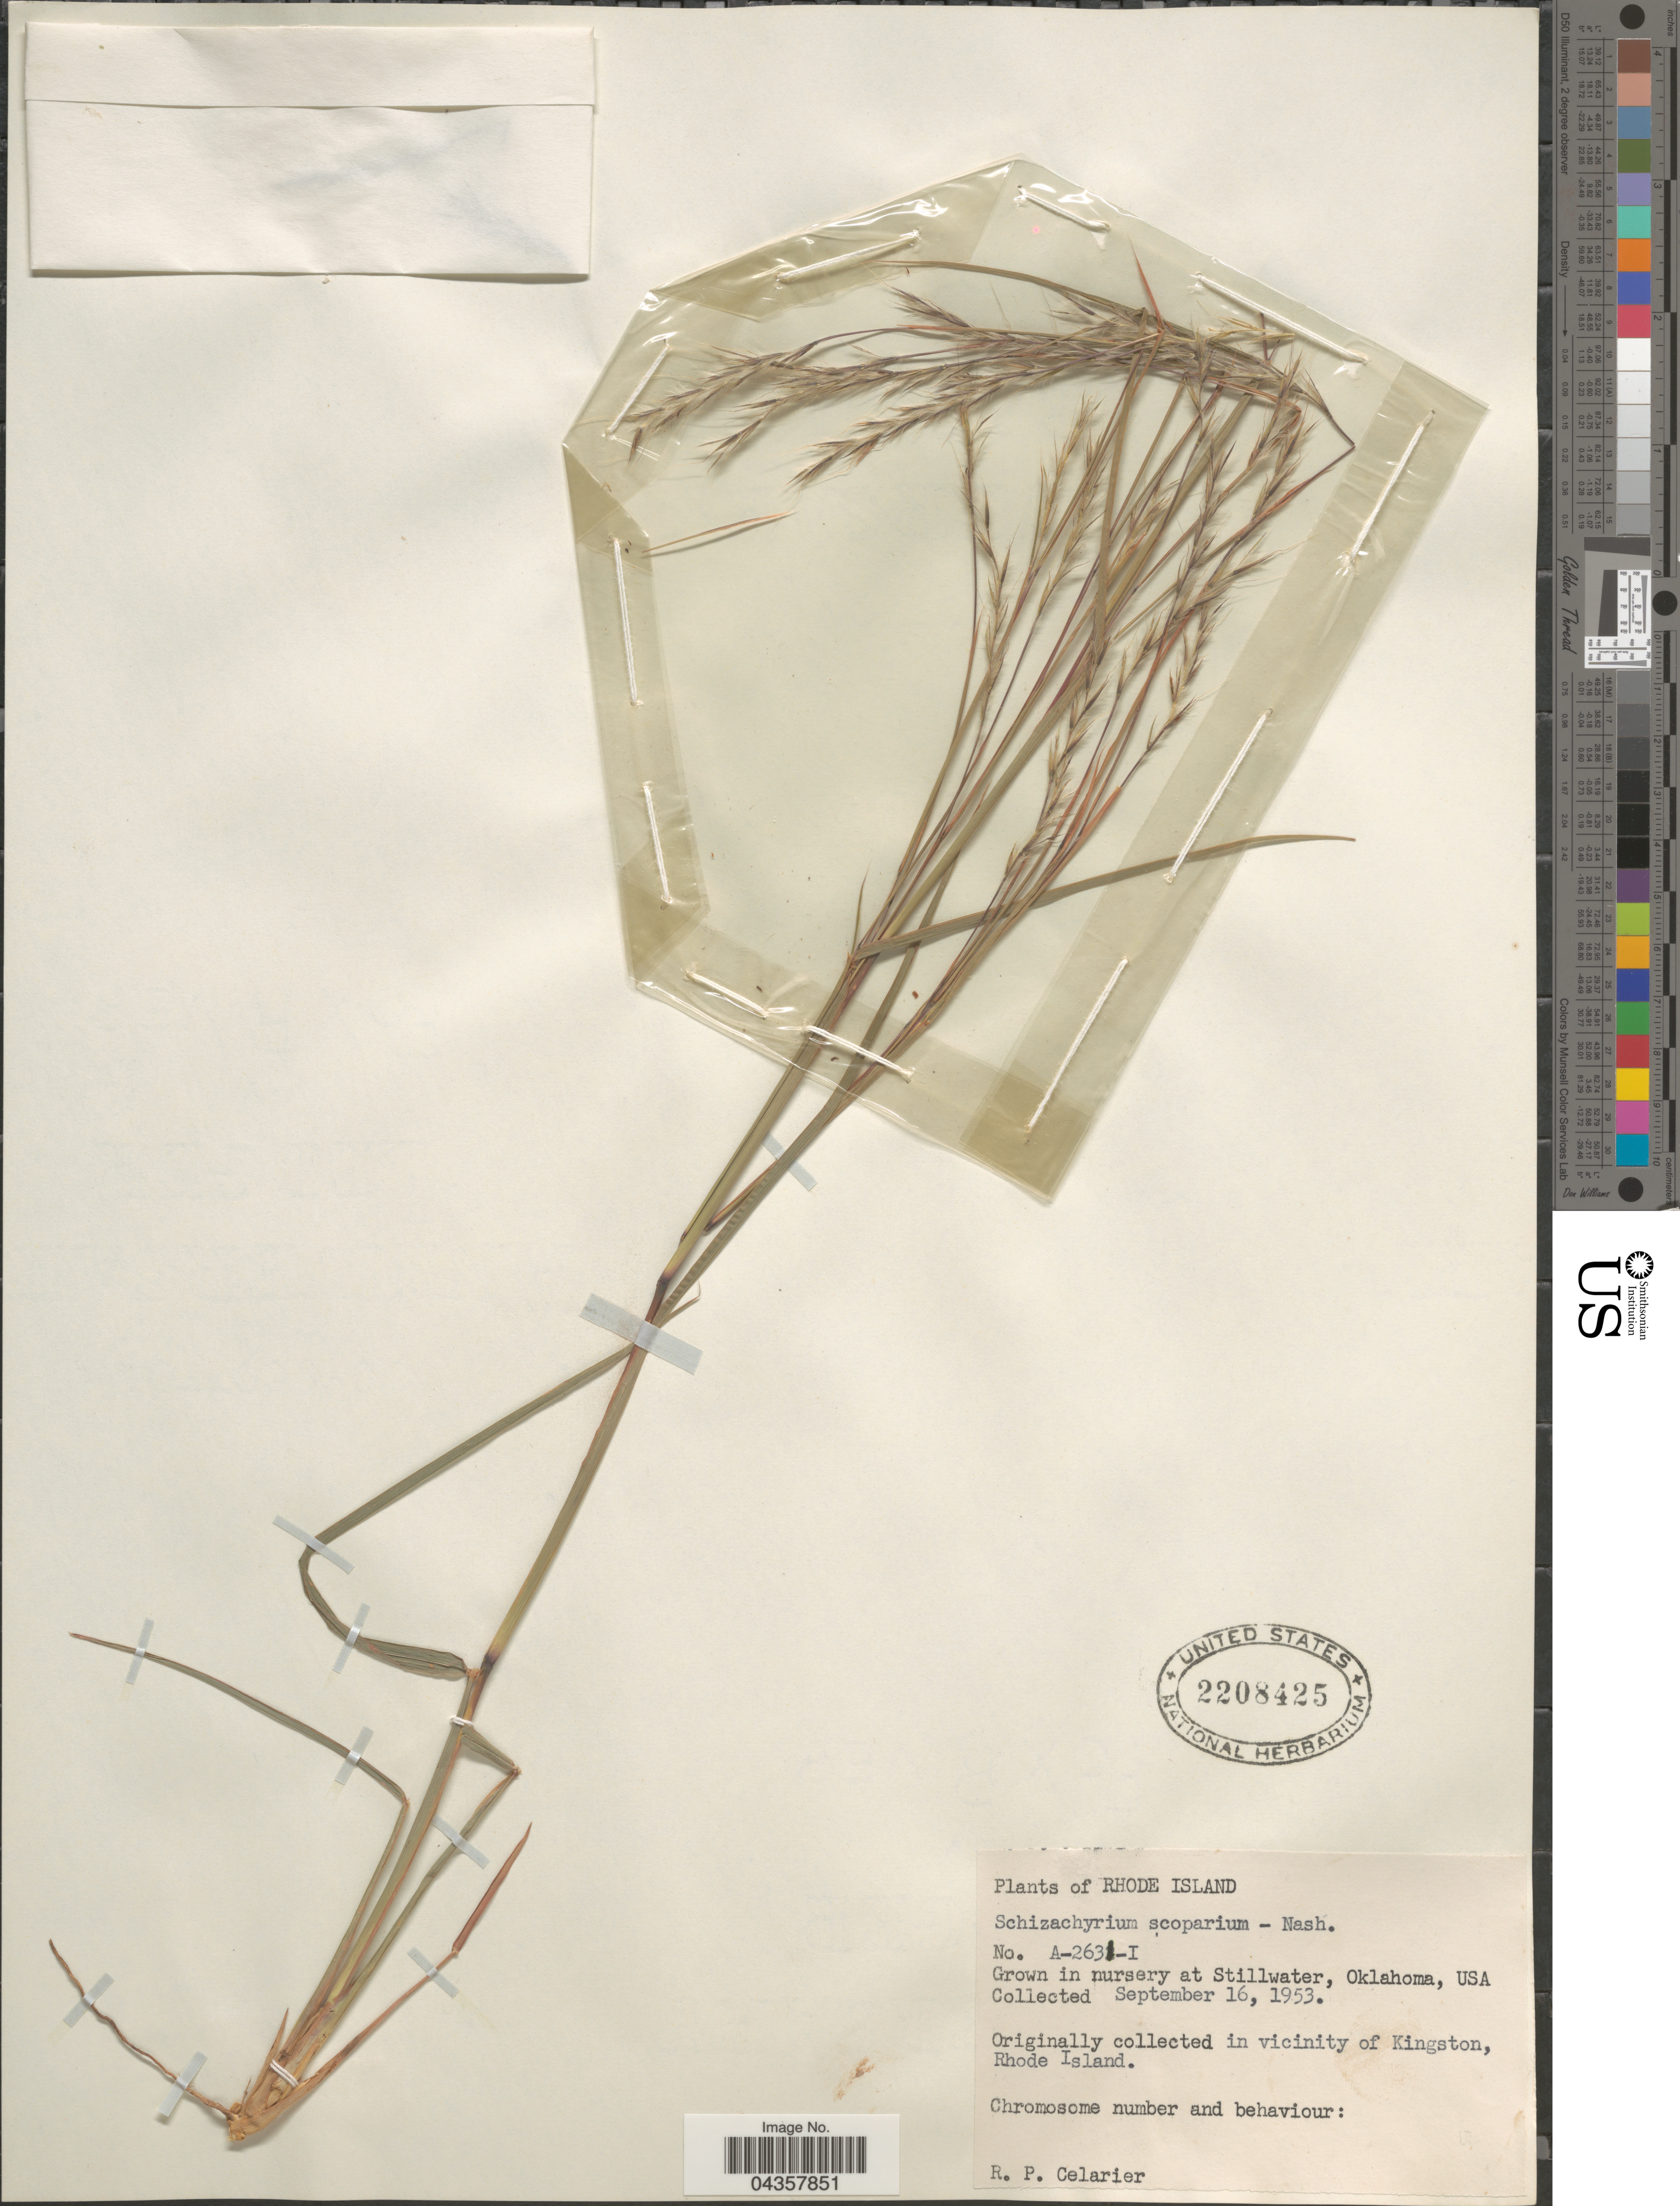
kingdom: Plantae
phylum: Tracheophyta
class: Liliopsida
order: Poales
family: Poaceae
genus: Schizachyrium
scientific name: Schizachyrium scoparium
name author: (Michx.) Nash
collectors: R. Celarier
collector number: A-2631-I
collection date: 1953-09-16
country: United States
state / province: Oklahoma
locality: Grown in nursery at Stillwater.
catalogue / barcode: US 2208425